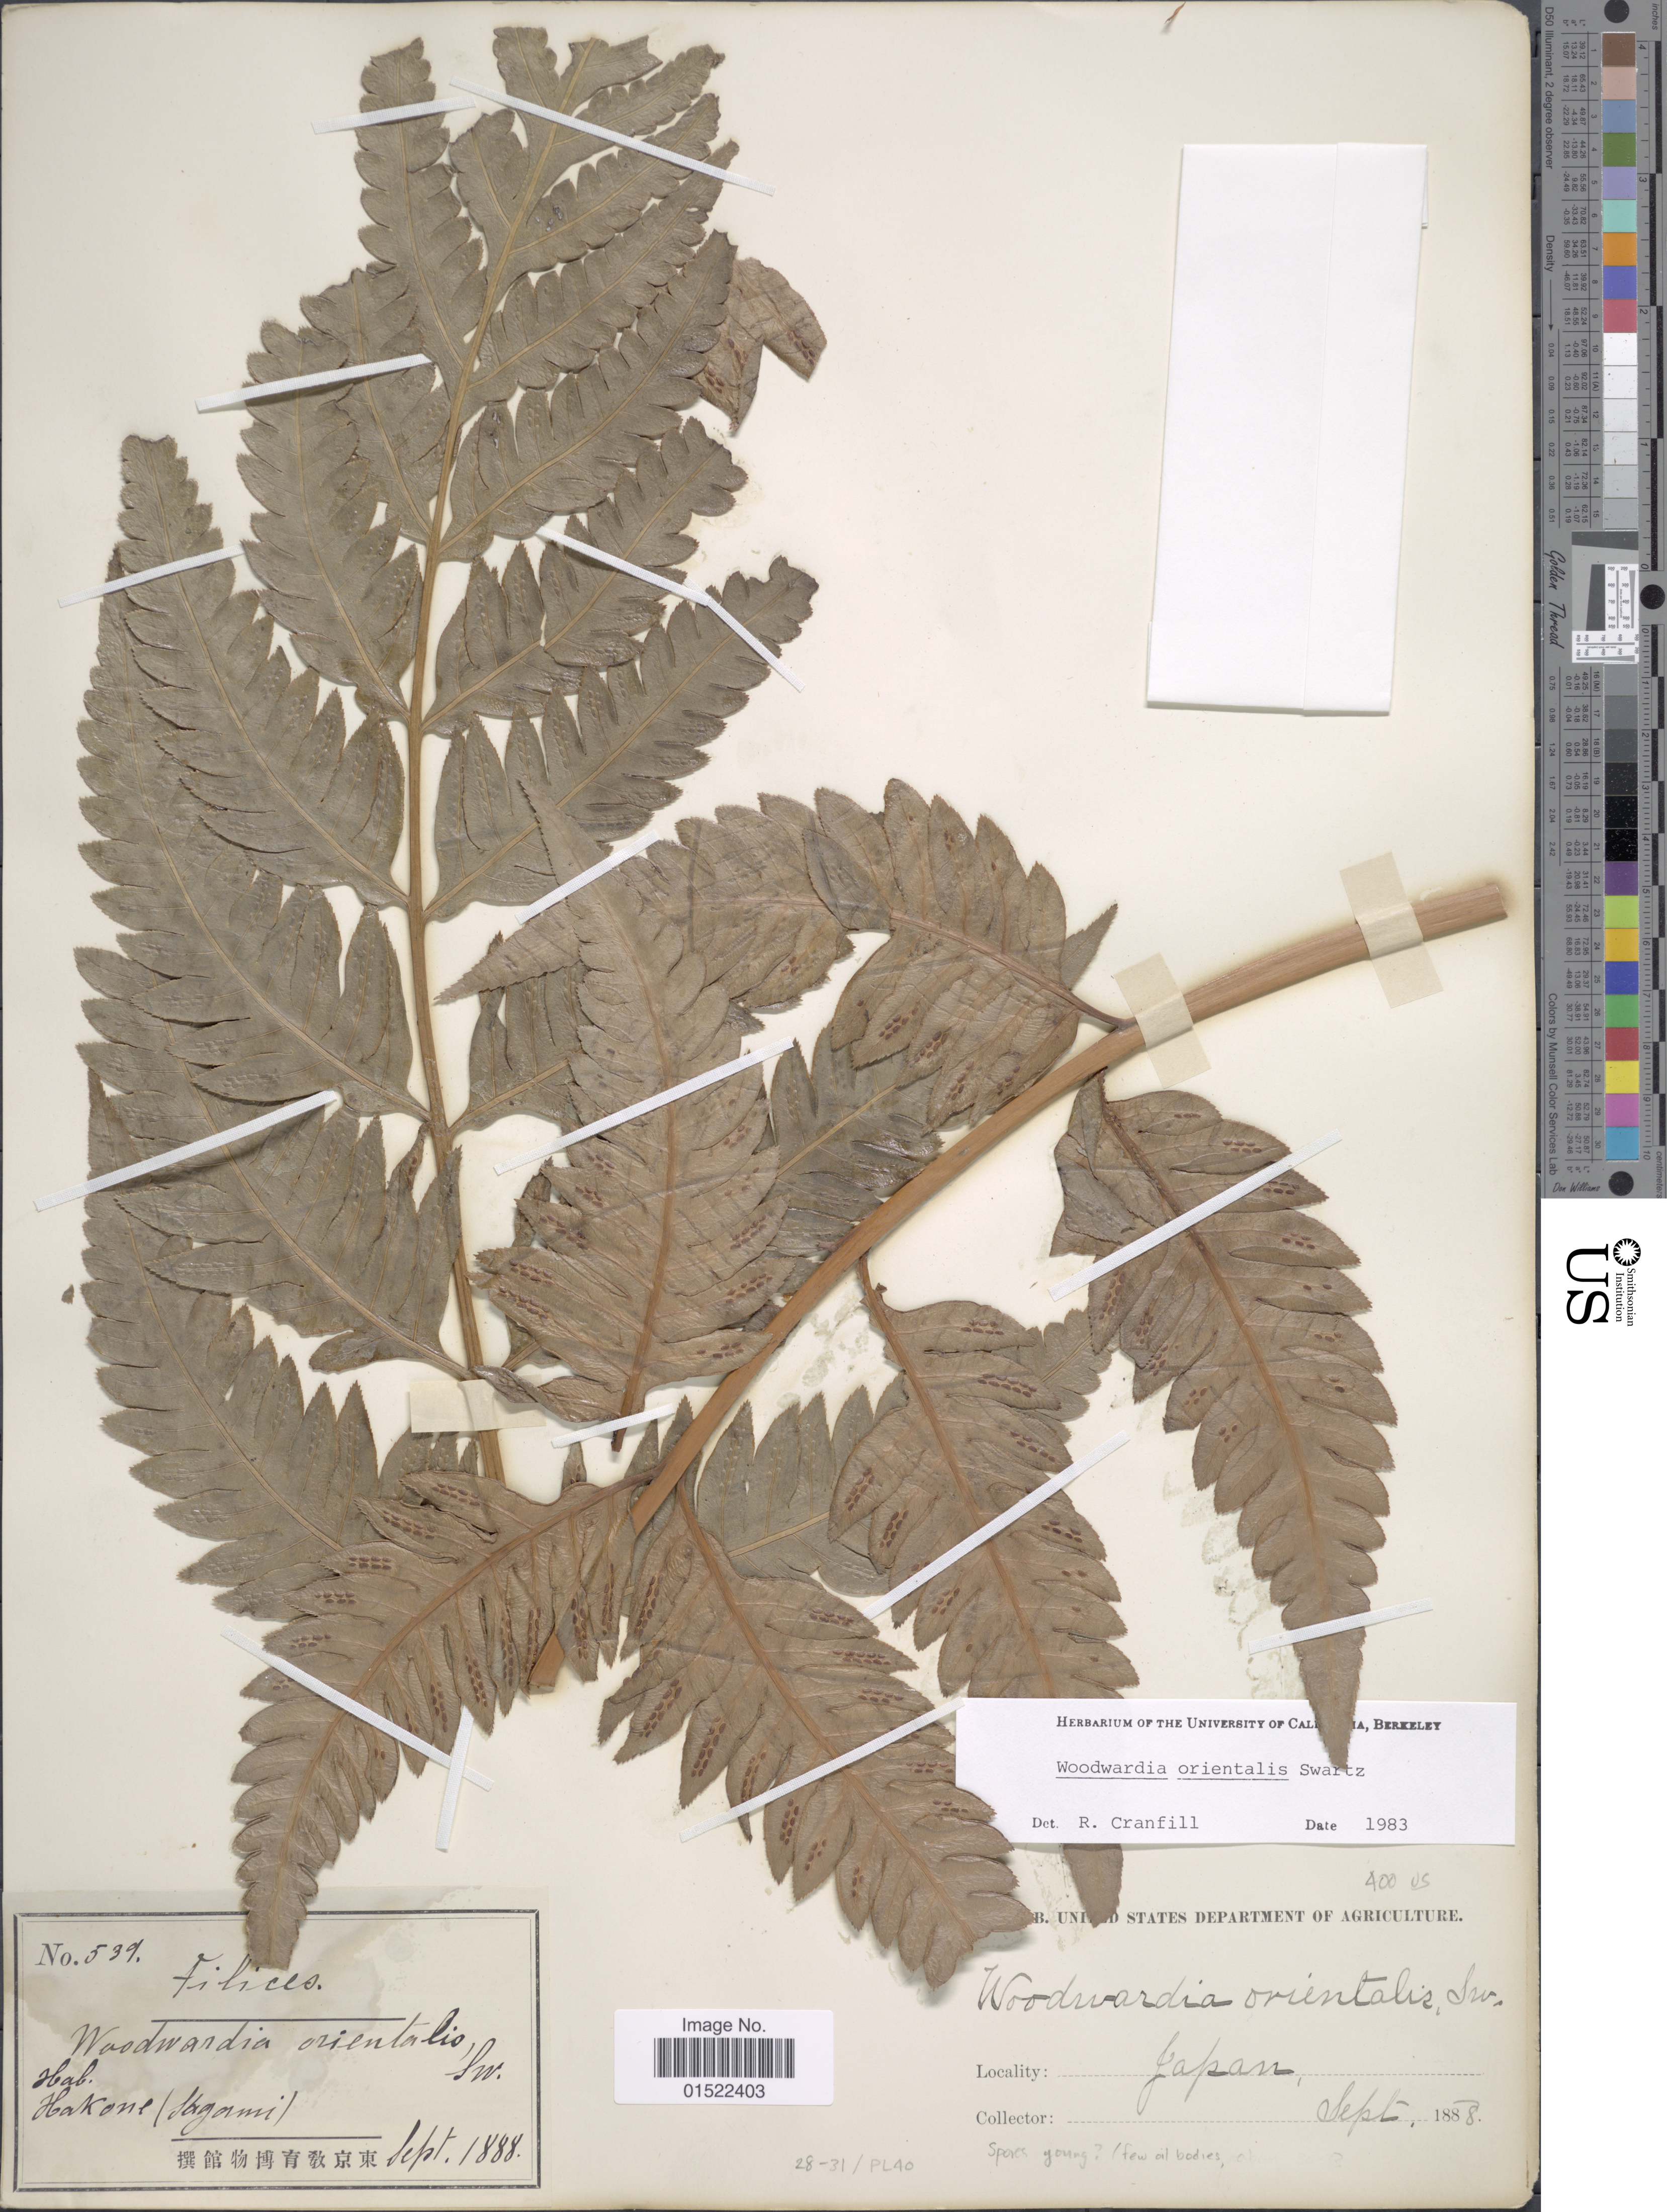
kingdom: Plantae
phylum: Tracheophyta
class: Polypodiopsida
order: Polypodiales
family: Blechnaceae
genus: Woodwardia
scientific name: Woodwardia orientalis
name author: Sw.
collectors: U.S. Department of Agriculture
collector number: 539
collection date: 1888-09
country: Japan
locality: Hakome (Sagami)